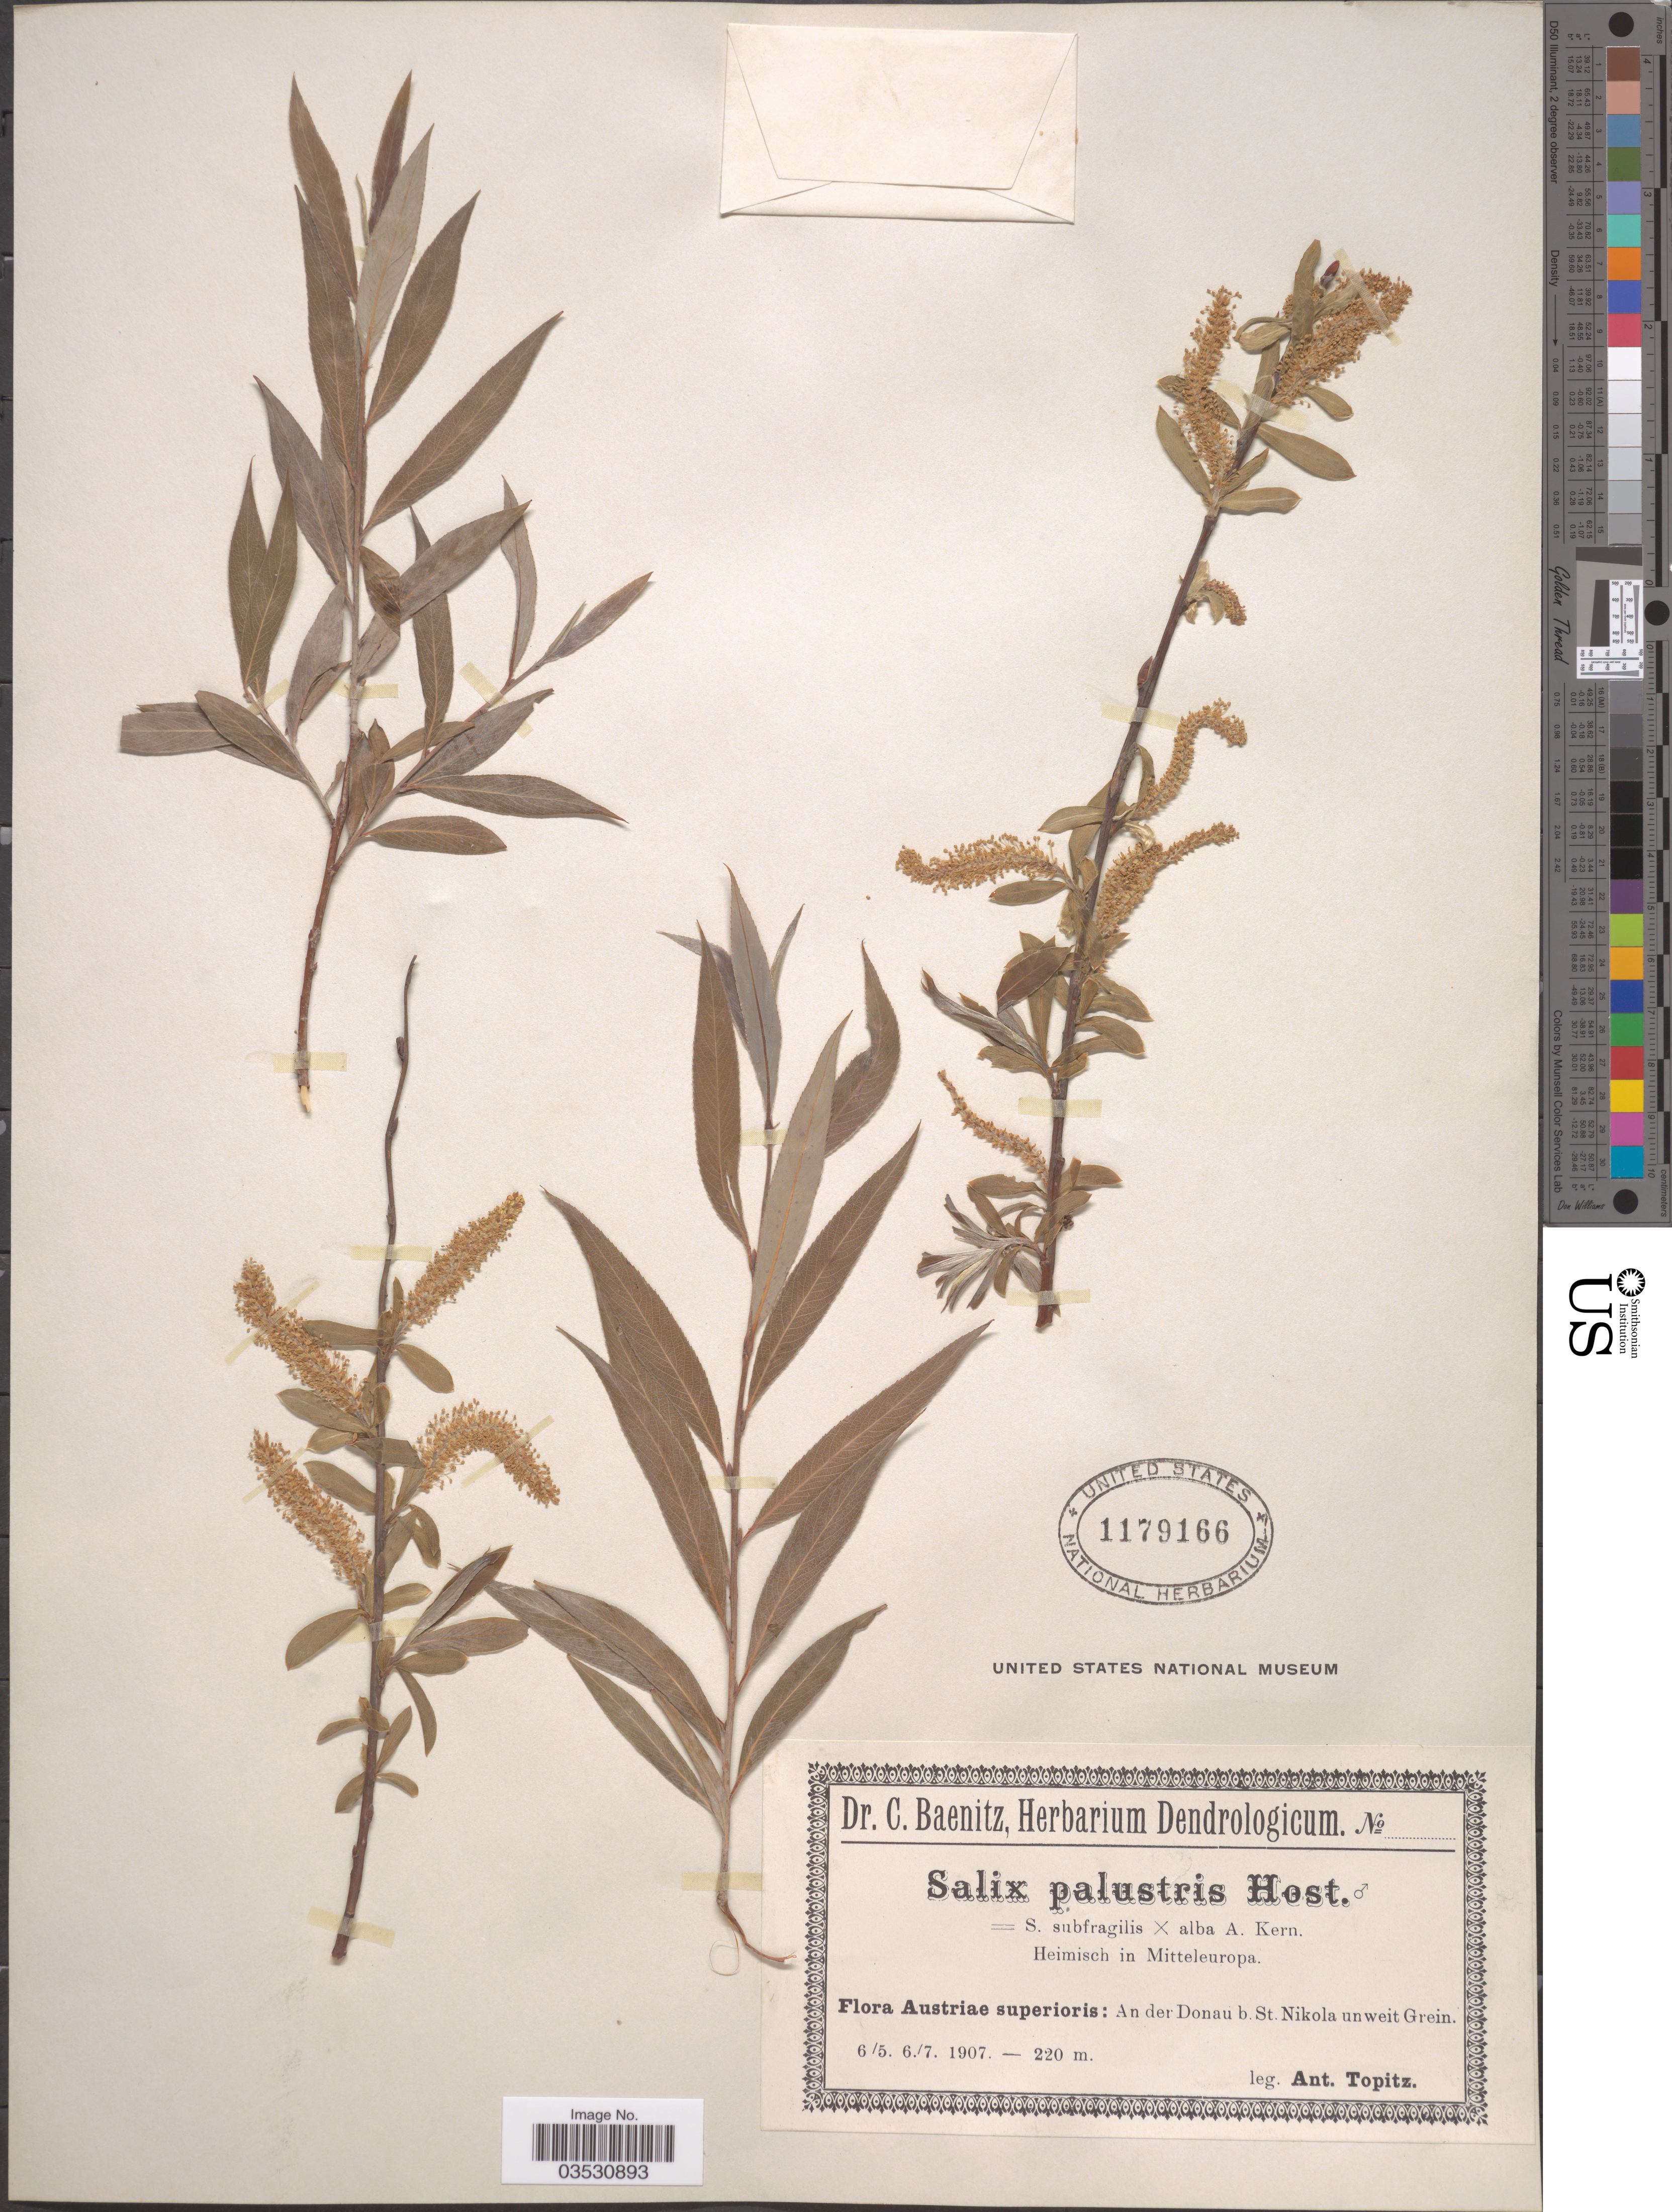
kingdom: Plantae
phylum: Tracheophyta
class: Magnoliopsida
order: Malpighiales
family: Salicaceae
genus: Salix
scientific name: Salix palustris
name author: Host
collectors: A. Topitz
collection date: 1907-05-06/1907-07-06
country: Austria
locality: Austriae superioris: An der Donau b. St. Nikola unweit Grein.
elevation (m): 220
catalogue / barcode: US 1179166